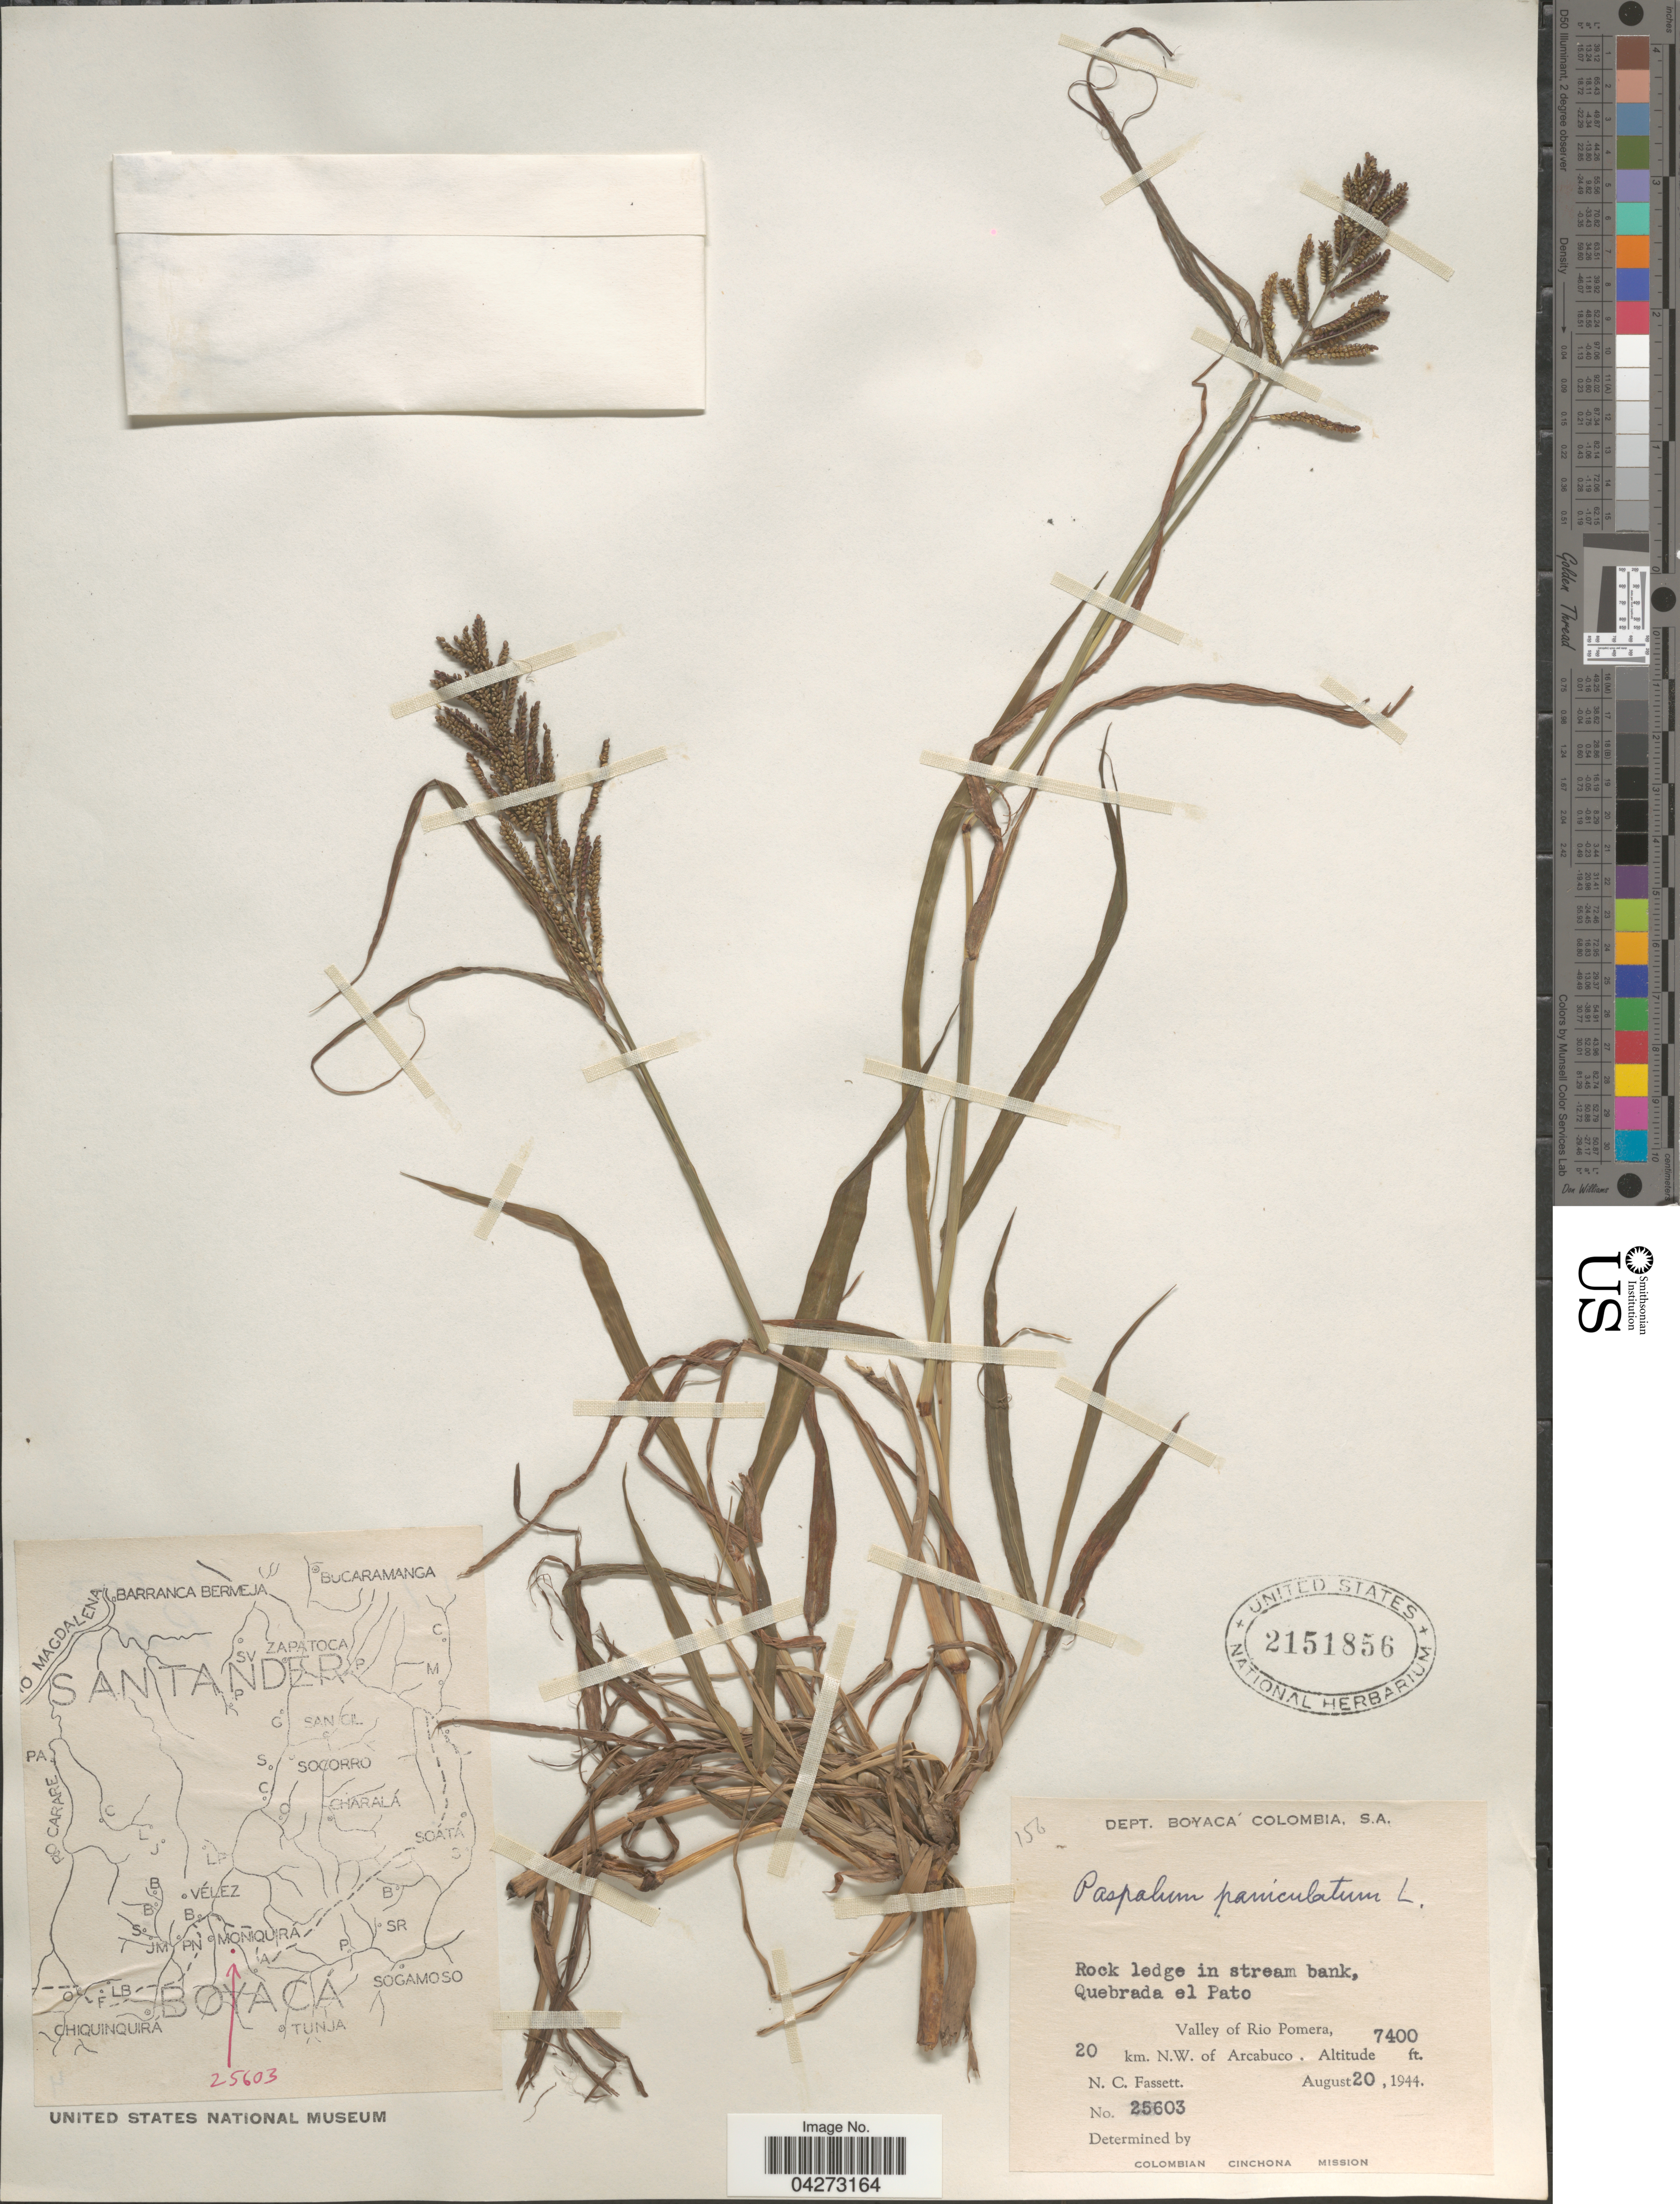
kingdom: Plantae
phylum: Tracheophyta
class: Liliopsida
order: Poales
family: Poaceae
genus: Paspalum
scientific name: Paspalum paniculatum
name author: L.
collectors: N. C. Fassett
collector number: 25603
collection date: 1944-08-20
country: Colombia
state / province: Boyacá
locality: Dept. Boyaca. Quebrada el Pato. Valley of Rio Pomera, 20 km. N.W. of Arcabuco. Colombian Cinchona Mission.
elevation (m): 2256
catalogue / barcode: US 2151856